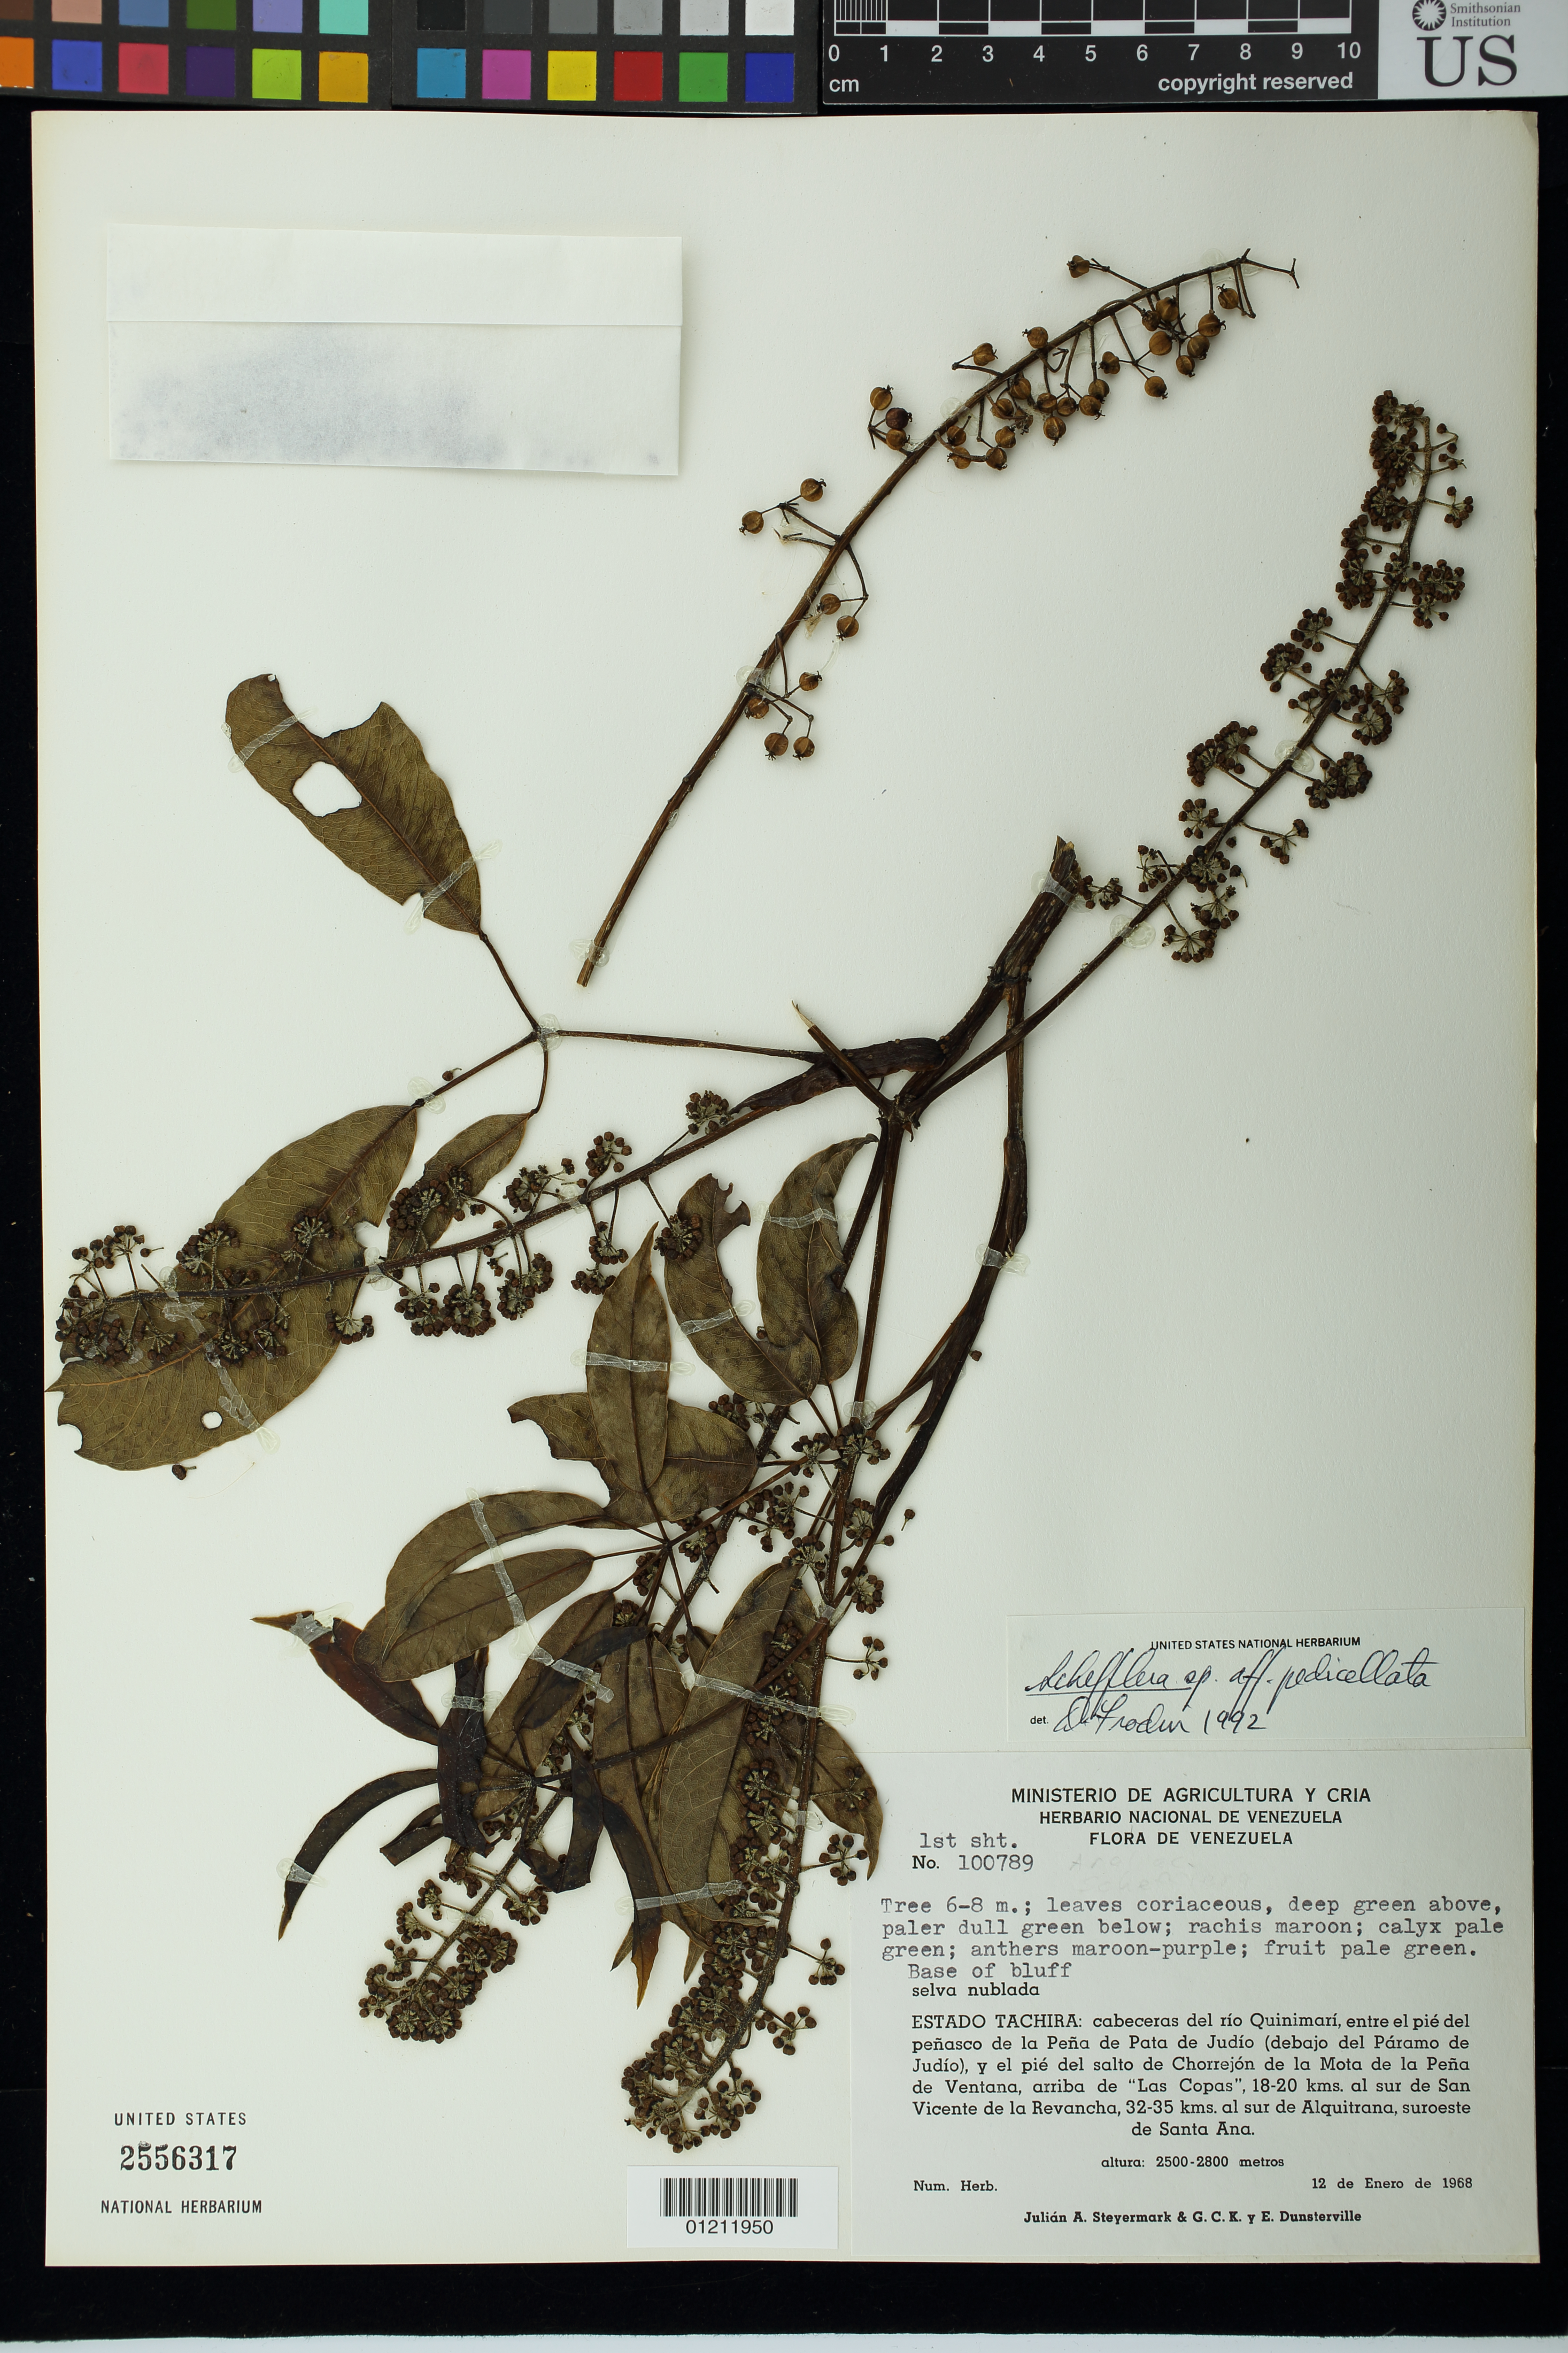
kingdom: Plantae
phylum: Tracheophyta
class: Magnoliopsida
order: Apiales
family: Araliaceae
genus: Schefflera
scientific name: Schefflera pedicellata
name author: (Ruiz & Pav.) Harms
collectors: J. Steyermark, G. C. K. Dunsterville & E. Dunsterville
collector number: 100789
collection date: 1968-01-12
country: Venezuela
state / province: Táchira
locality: Headwaters of Río Quinimari, above "Las Copas" 18-20 km S of San Vicente de la Revancha, 32-35 kms S of Alquitrana, SW of Santa Ana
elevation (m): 2500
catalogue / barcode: US 2556317